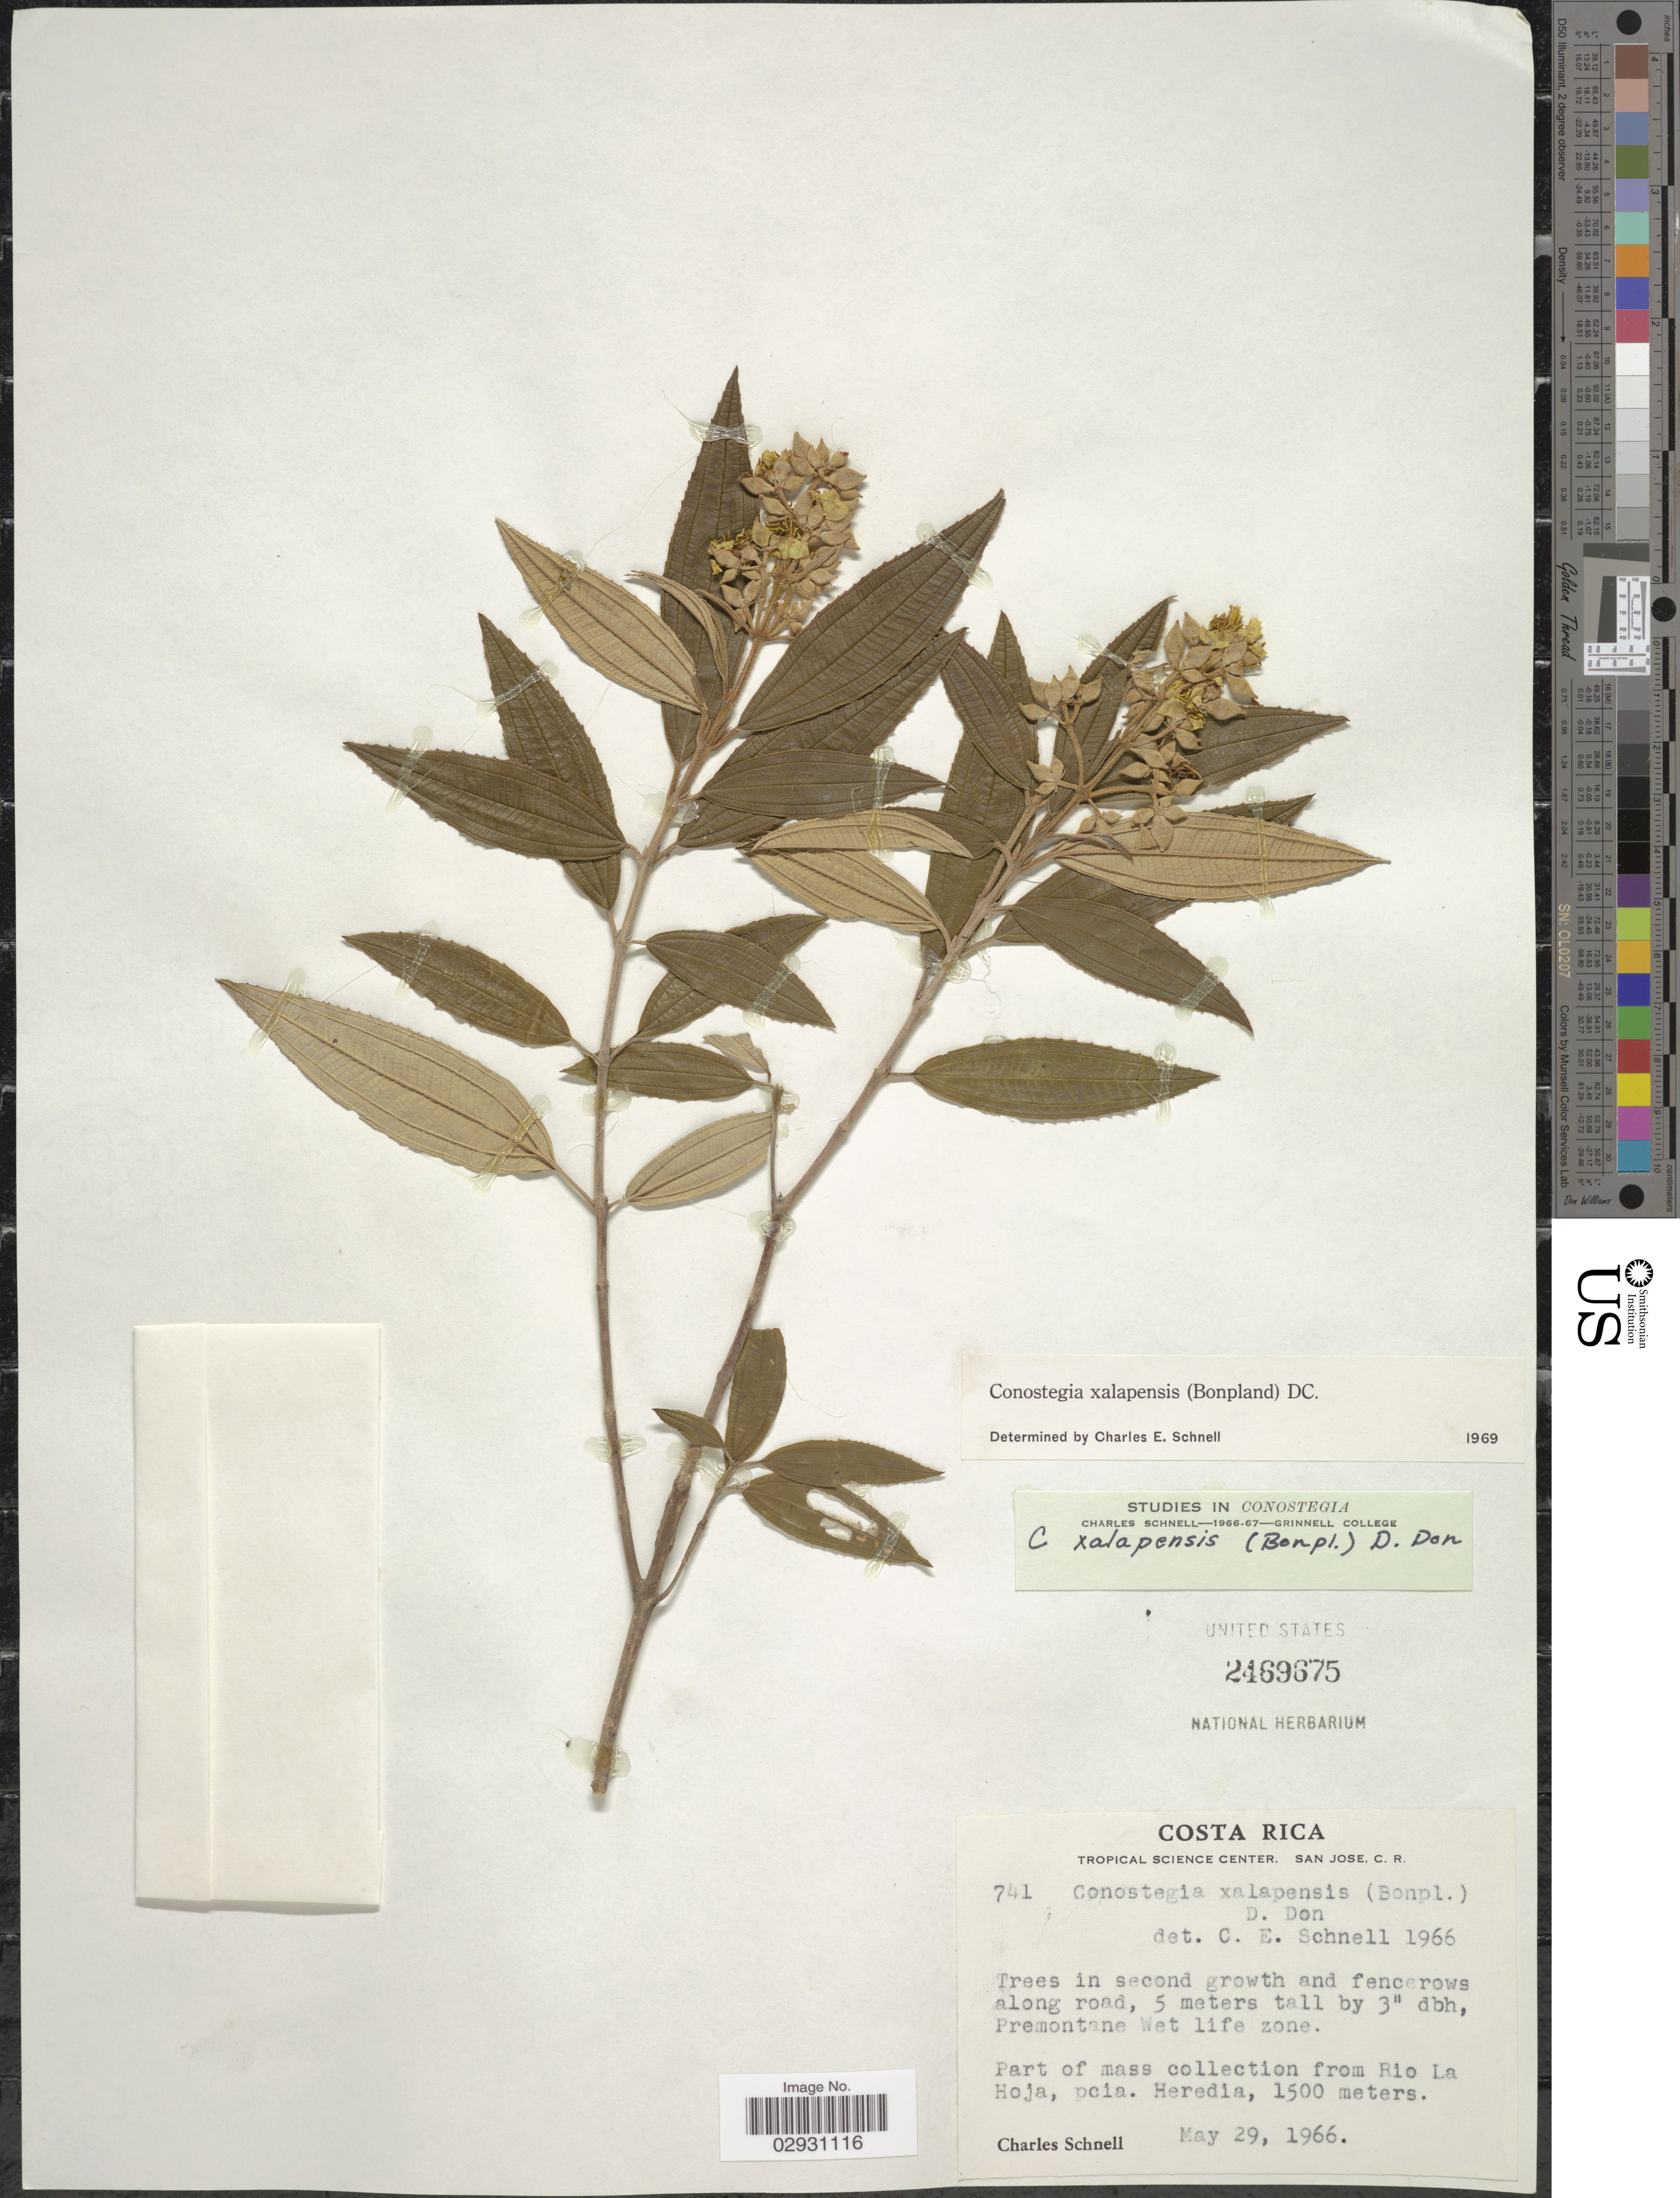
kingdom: Plantae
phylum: Tracheophyta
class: Magnoliopsida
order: Myrtales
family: Melastomataceae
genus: Conostegia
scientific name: Conostegia quadrangularis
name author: Schltdl. ex Steud.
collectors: C. Schnell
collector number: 741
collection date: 1966-05-29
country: Costa Rica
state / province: Heredia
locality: Premontane West life zone. Part of mass collection from Rio La Hoja.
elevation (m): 1500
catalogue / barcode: US 2469675